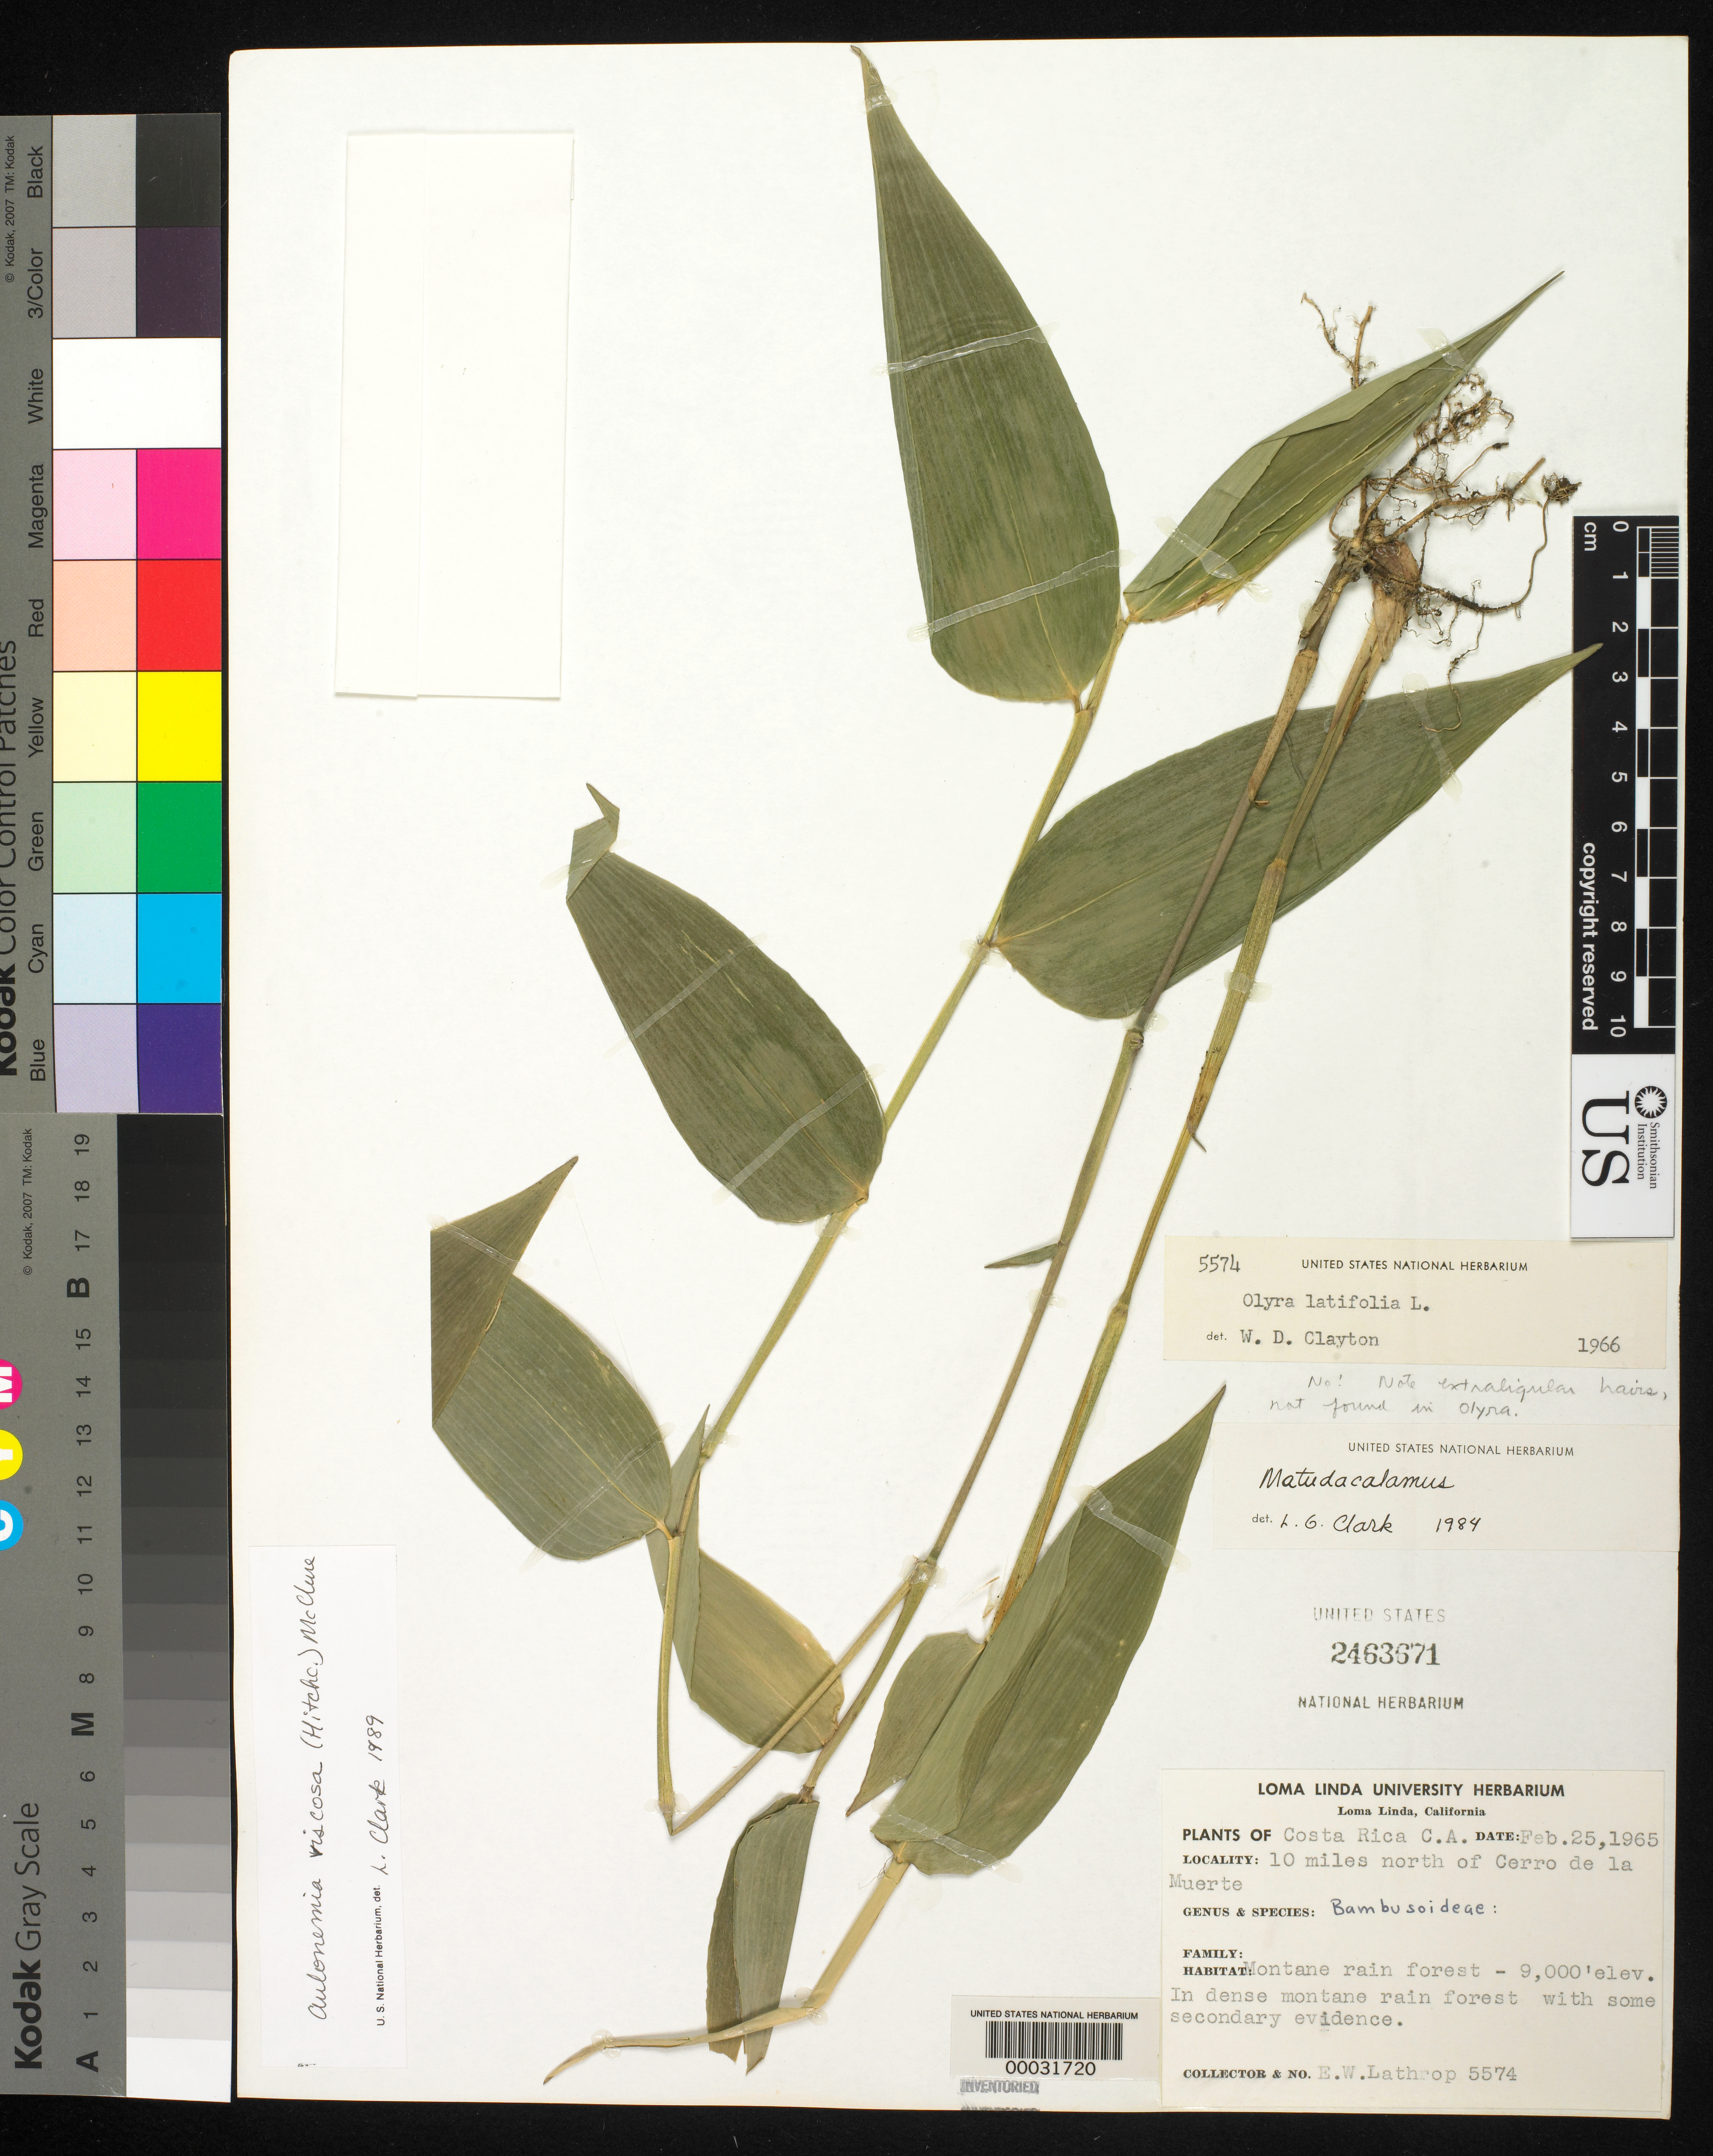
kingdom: Plantae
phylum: Tracheophyta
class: Liliopsida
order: Poales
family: Poaceae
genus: Aulonemia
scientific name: Aulonemia viscosa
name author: (Hitchc.) McClure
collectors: E. W. Lathrop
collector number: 5574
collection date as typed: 25 Feb 1965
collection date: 1965-02-25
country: Costa Rica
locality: Cerra de la Muerte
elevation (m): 2745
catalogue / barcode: US 2463671